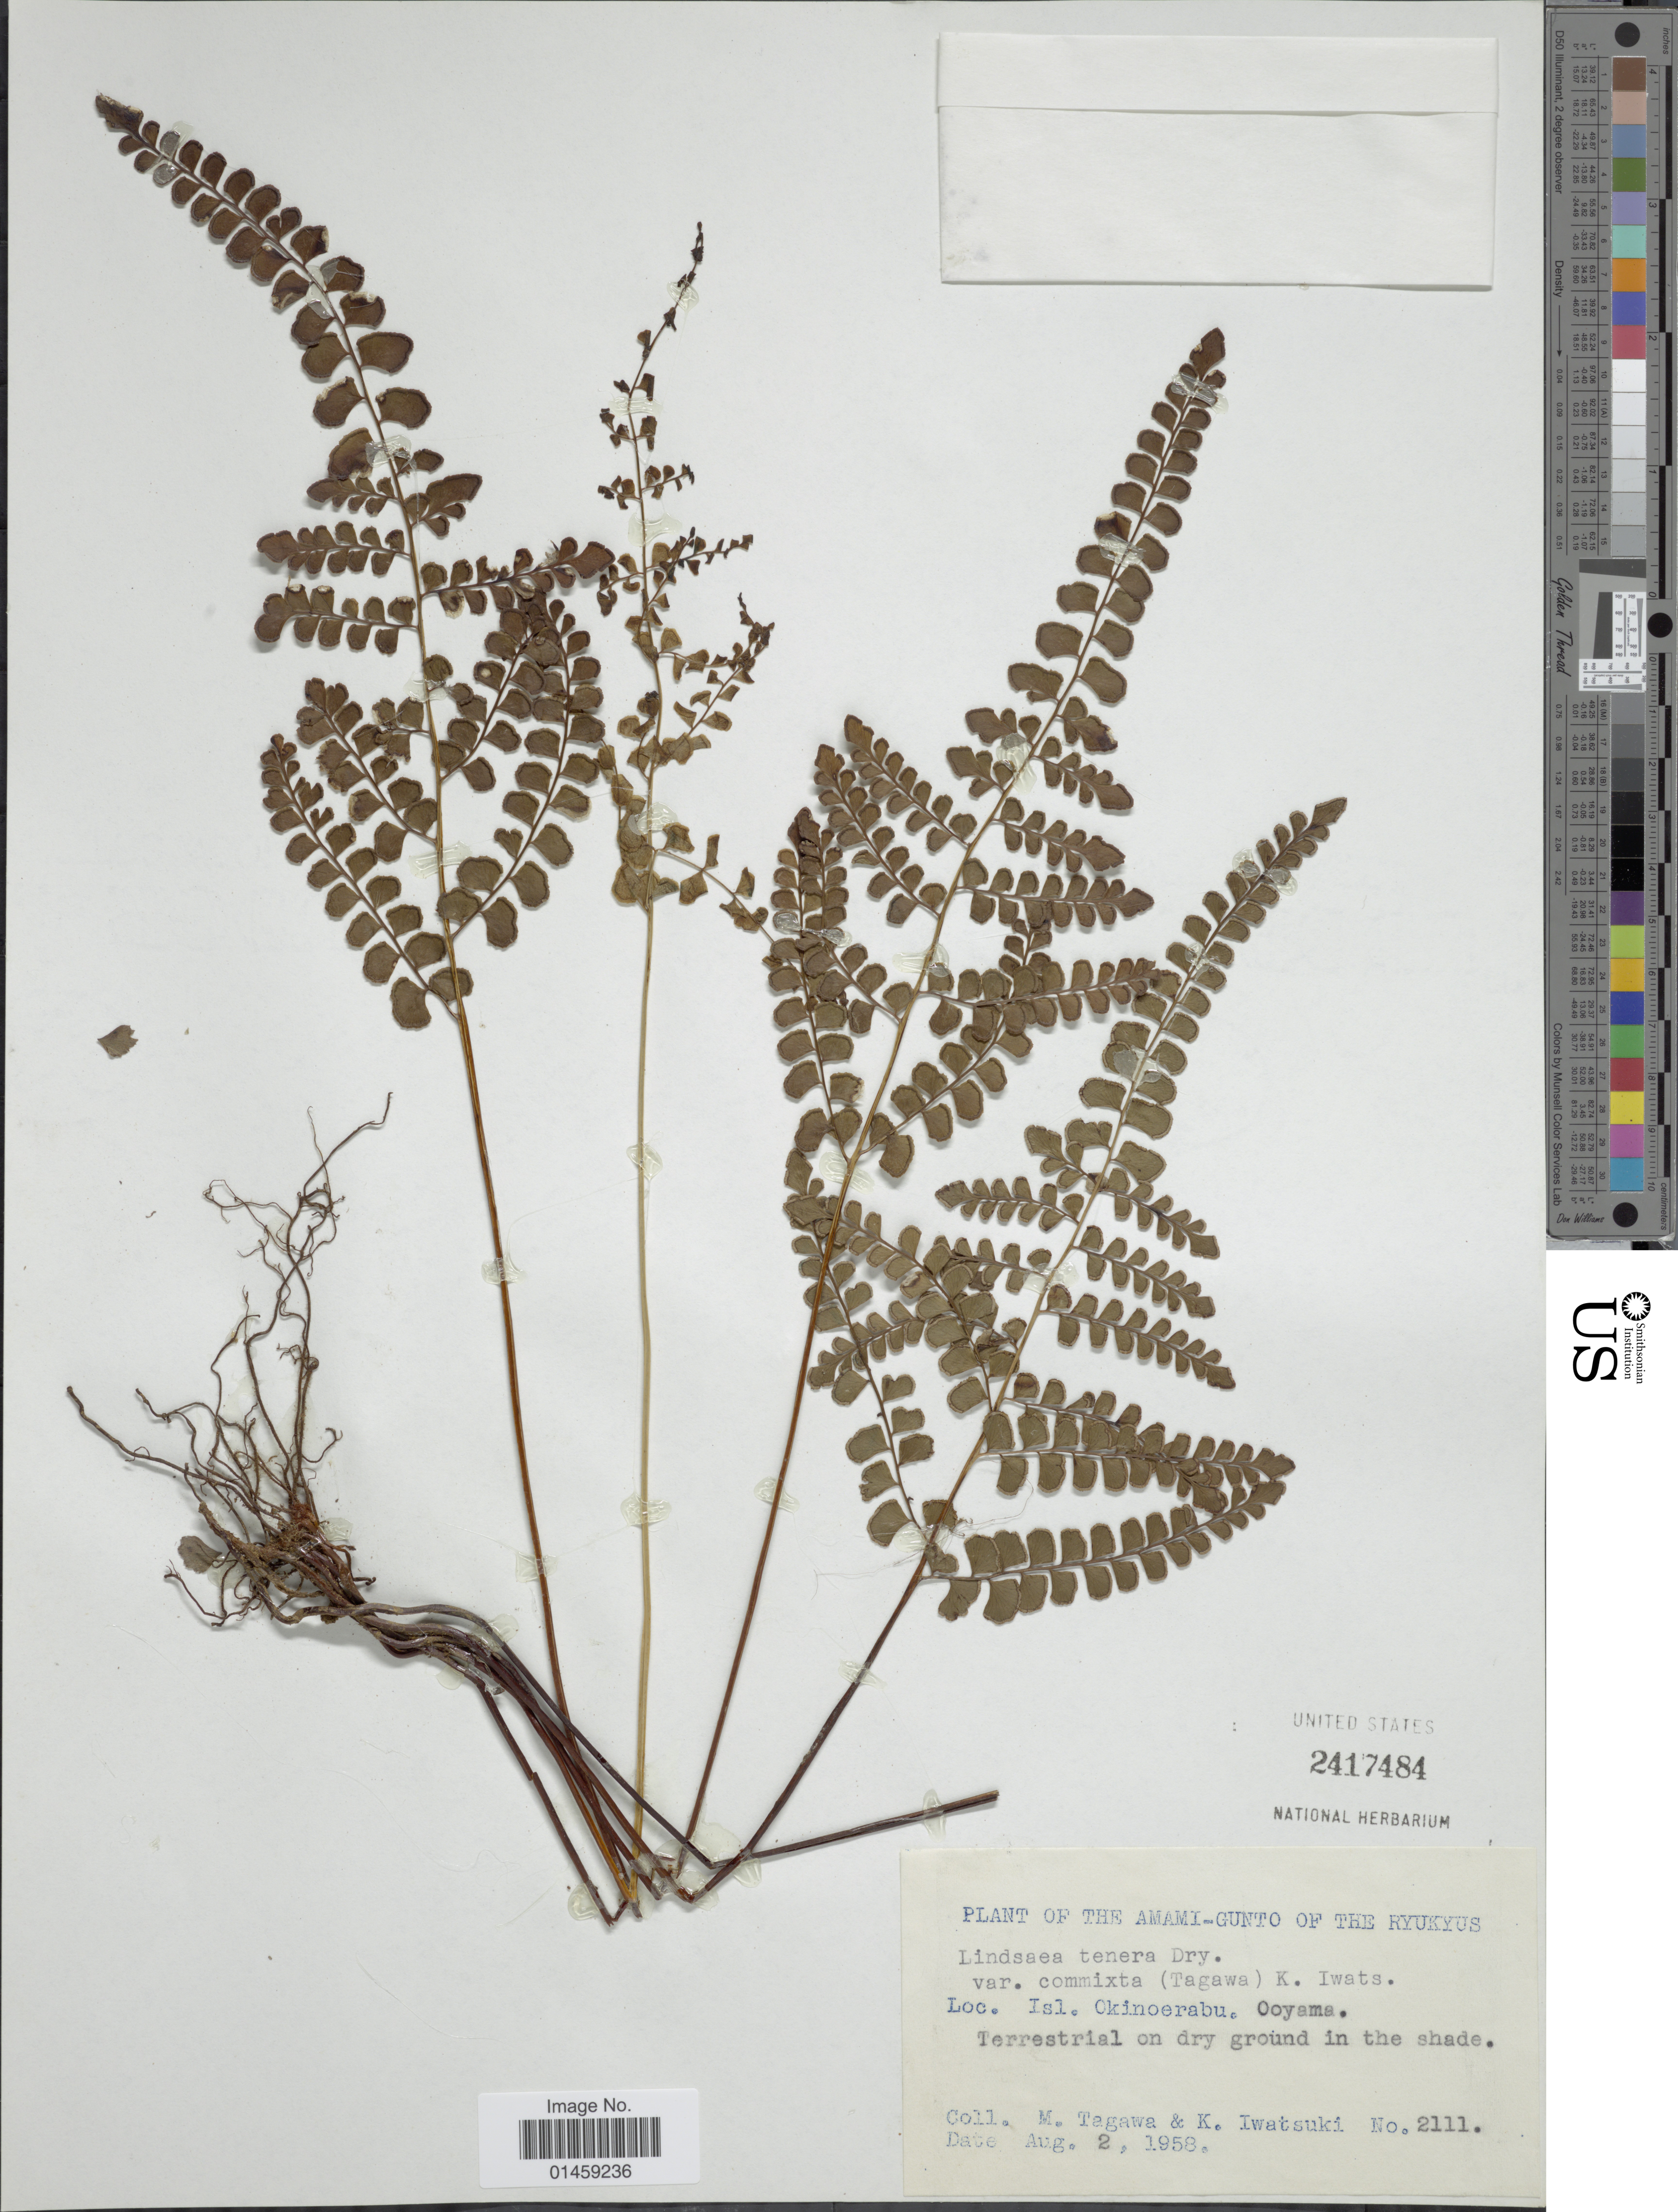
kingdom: Plantae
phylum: Tracheophyta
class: Polypodiopsida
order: Polypodiales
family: Lindsaeaceae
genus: Lindsaea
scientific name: Lindsaea orbiculata var. commixta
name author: (Tagawa) K.U. Kramer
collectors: M. Tagawa & K. Iwatsuki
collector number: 2111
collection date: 1958-08-02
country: Japan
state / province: Okinawa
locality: Amami-Gunto of the Ryukyus. Isl. Okinoerabu. Ooyama. Terrestrial on dry ground in the shade.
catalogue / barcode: US 2417484